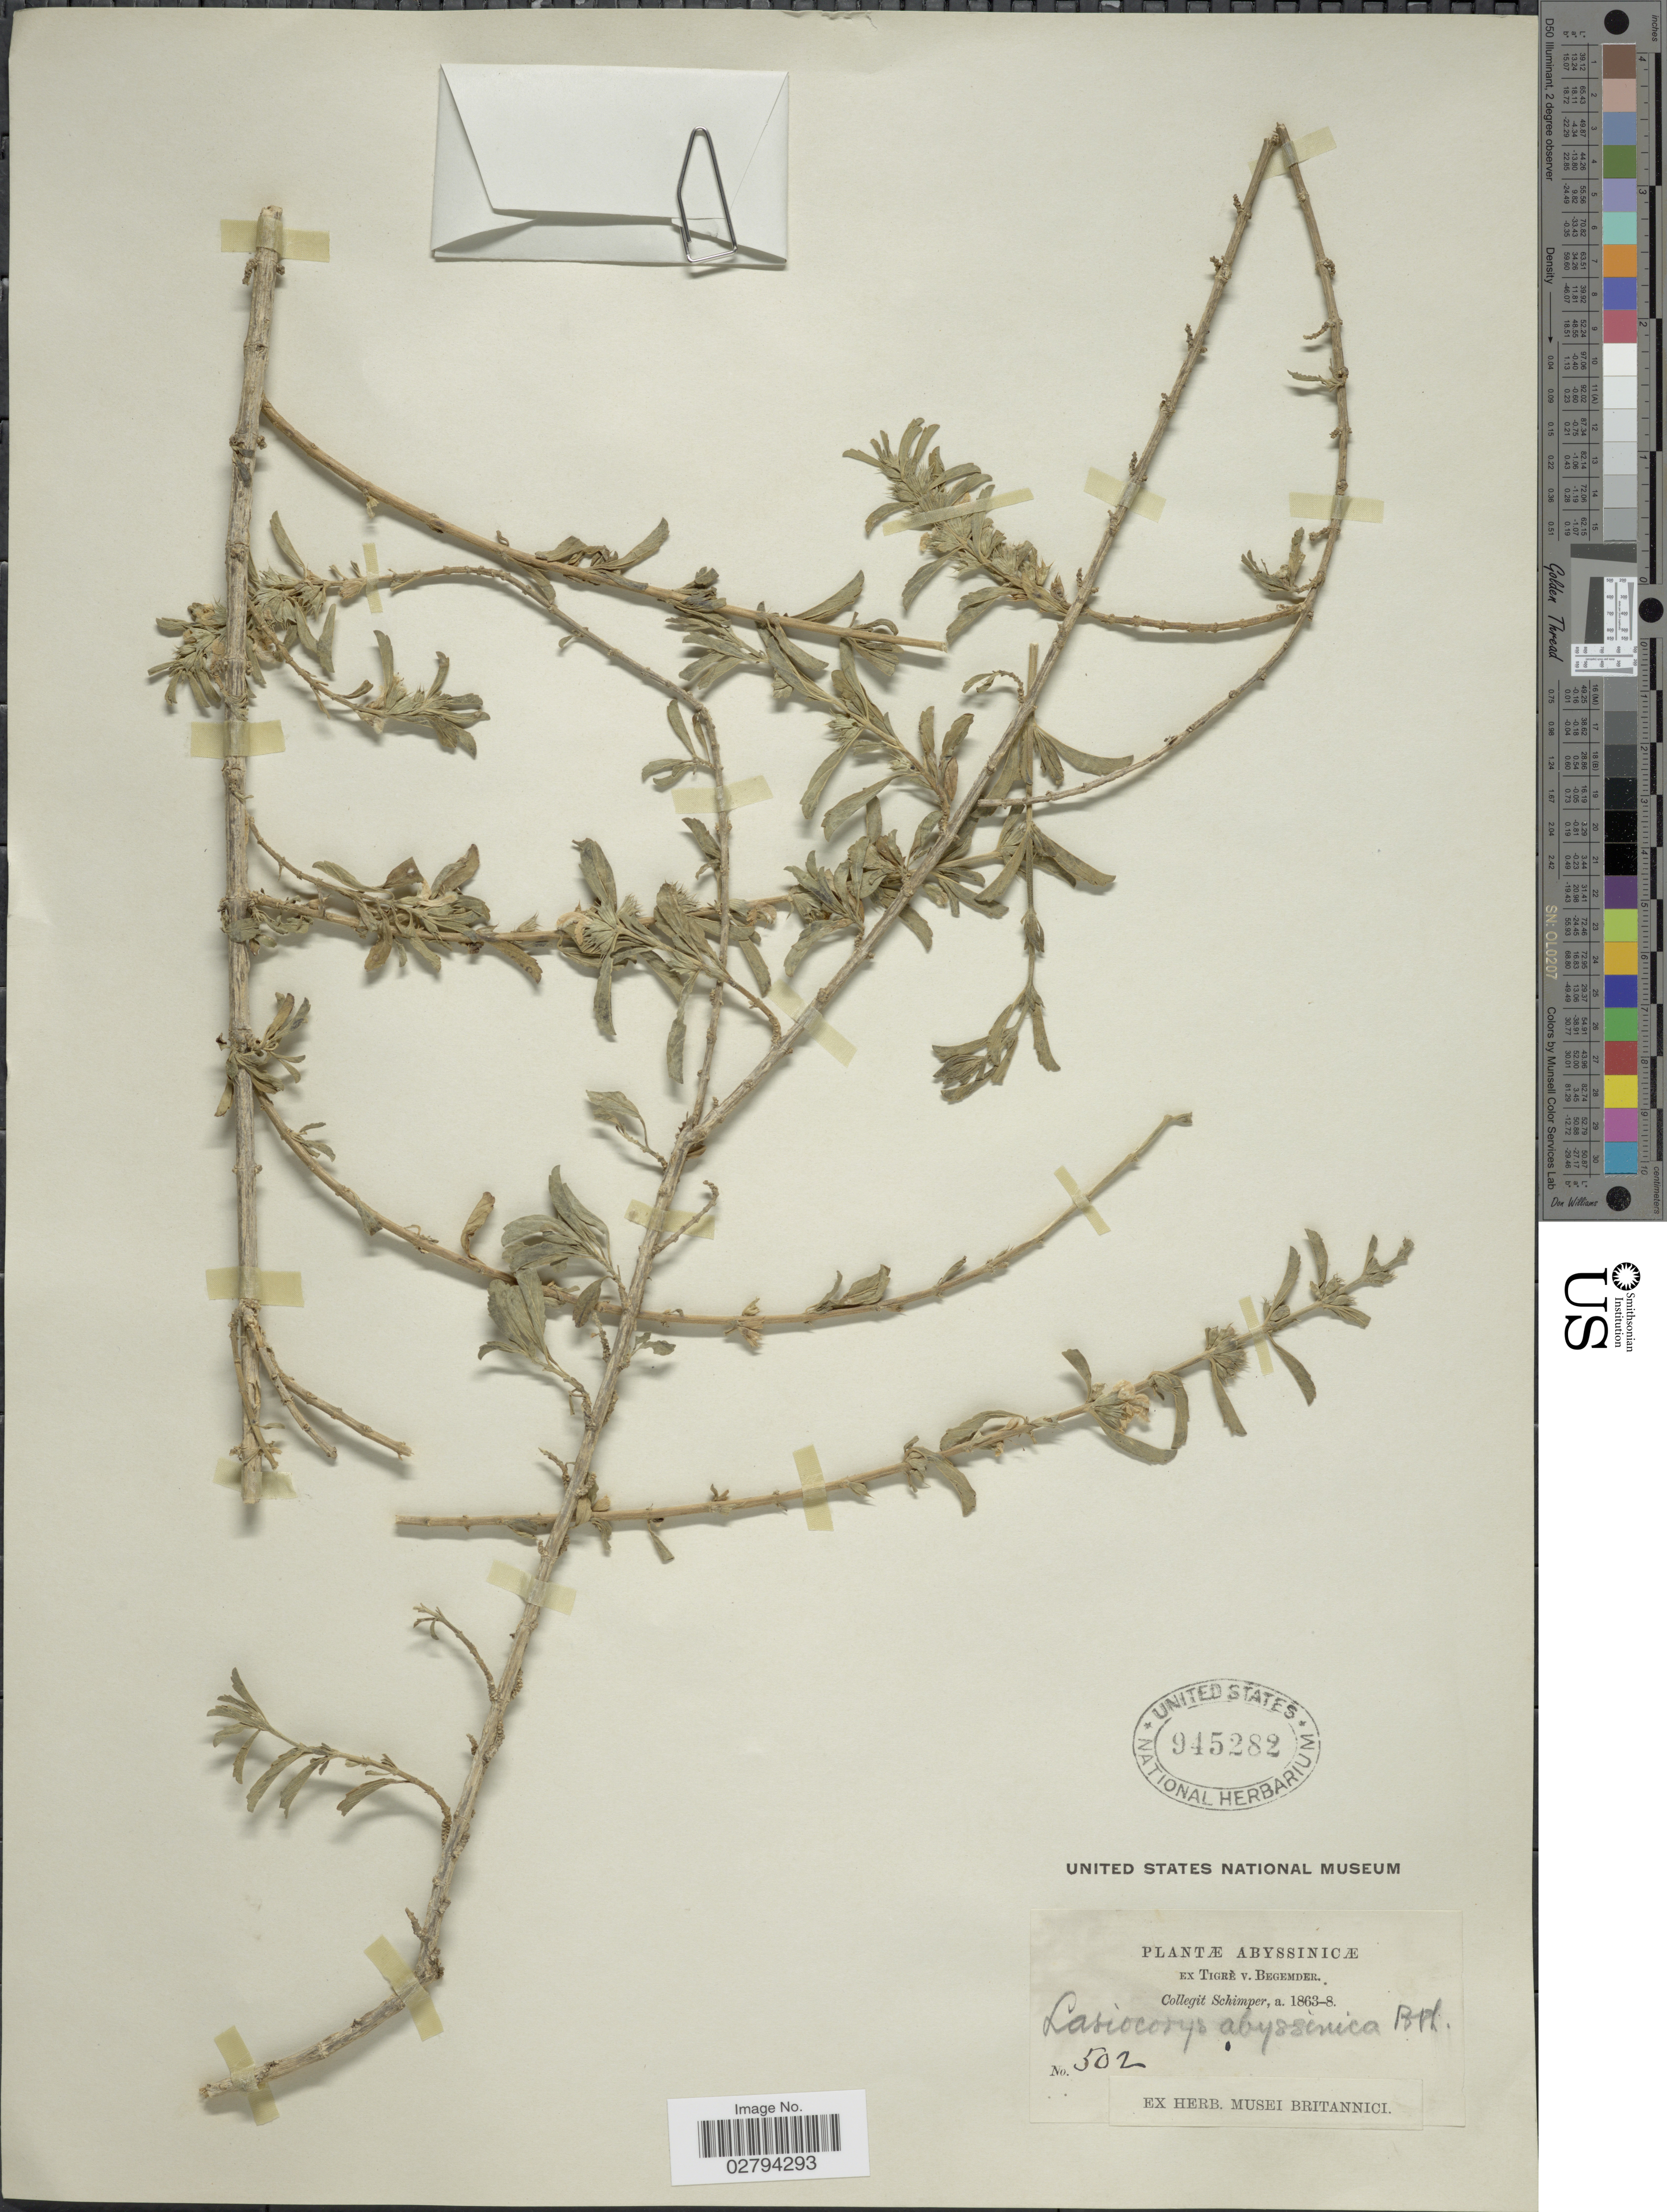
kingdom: Plantae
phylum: Tracheophyta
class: Magnoliopsida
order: Lamiales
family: Lamiaceae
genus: Leucas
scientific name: Leucas abyssinica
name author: (Benth.) Briq.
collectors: -. Schimper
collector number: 502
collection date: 1863/1868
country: Eritrea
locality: Abyssinicæ.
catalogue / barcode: US 945282